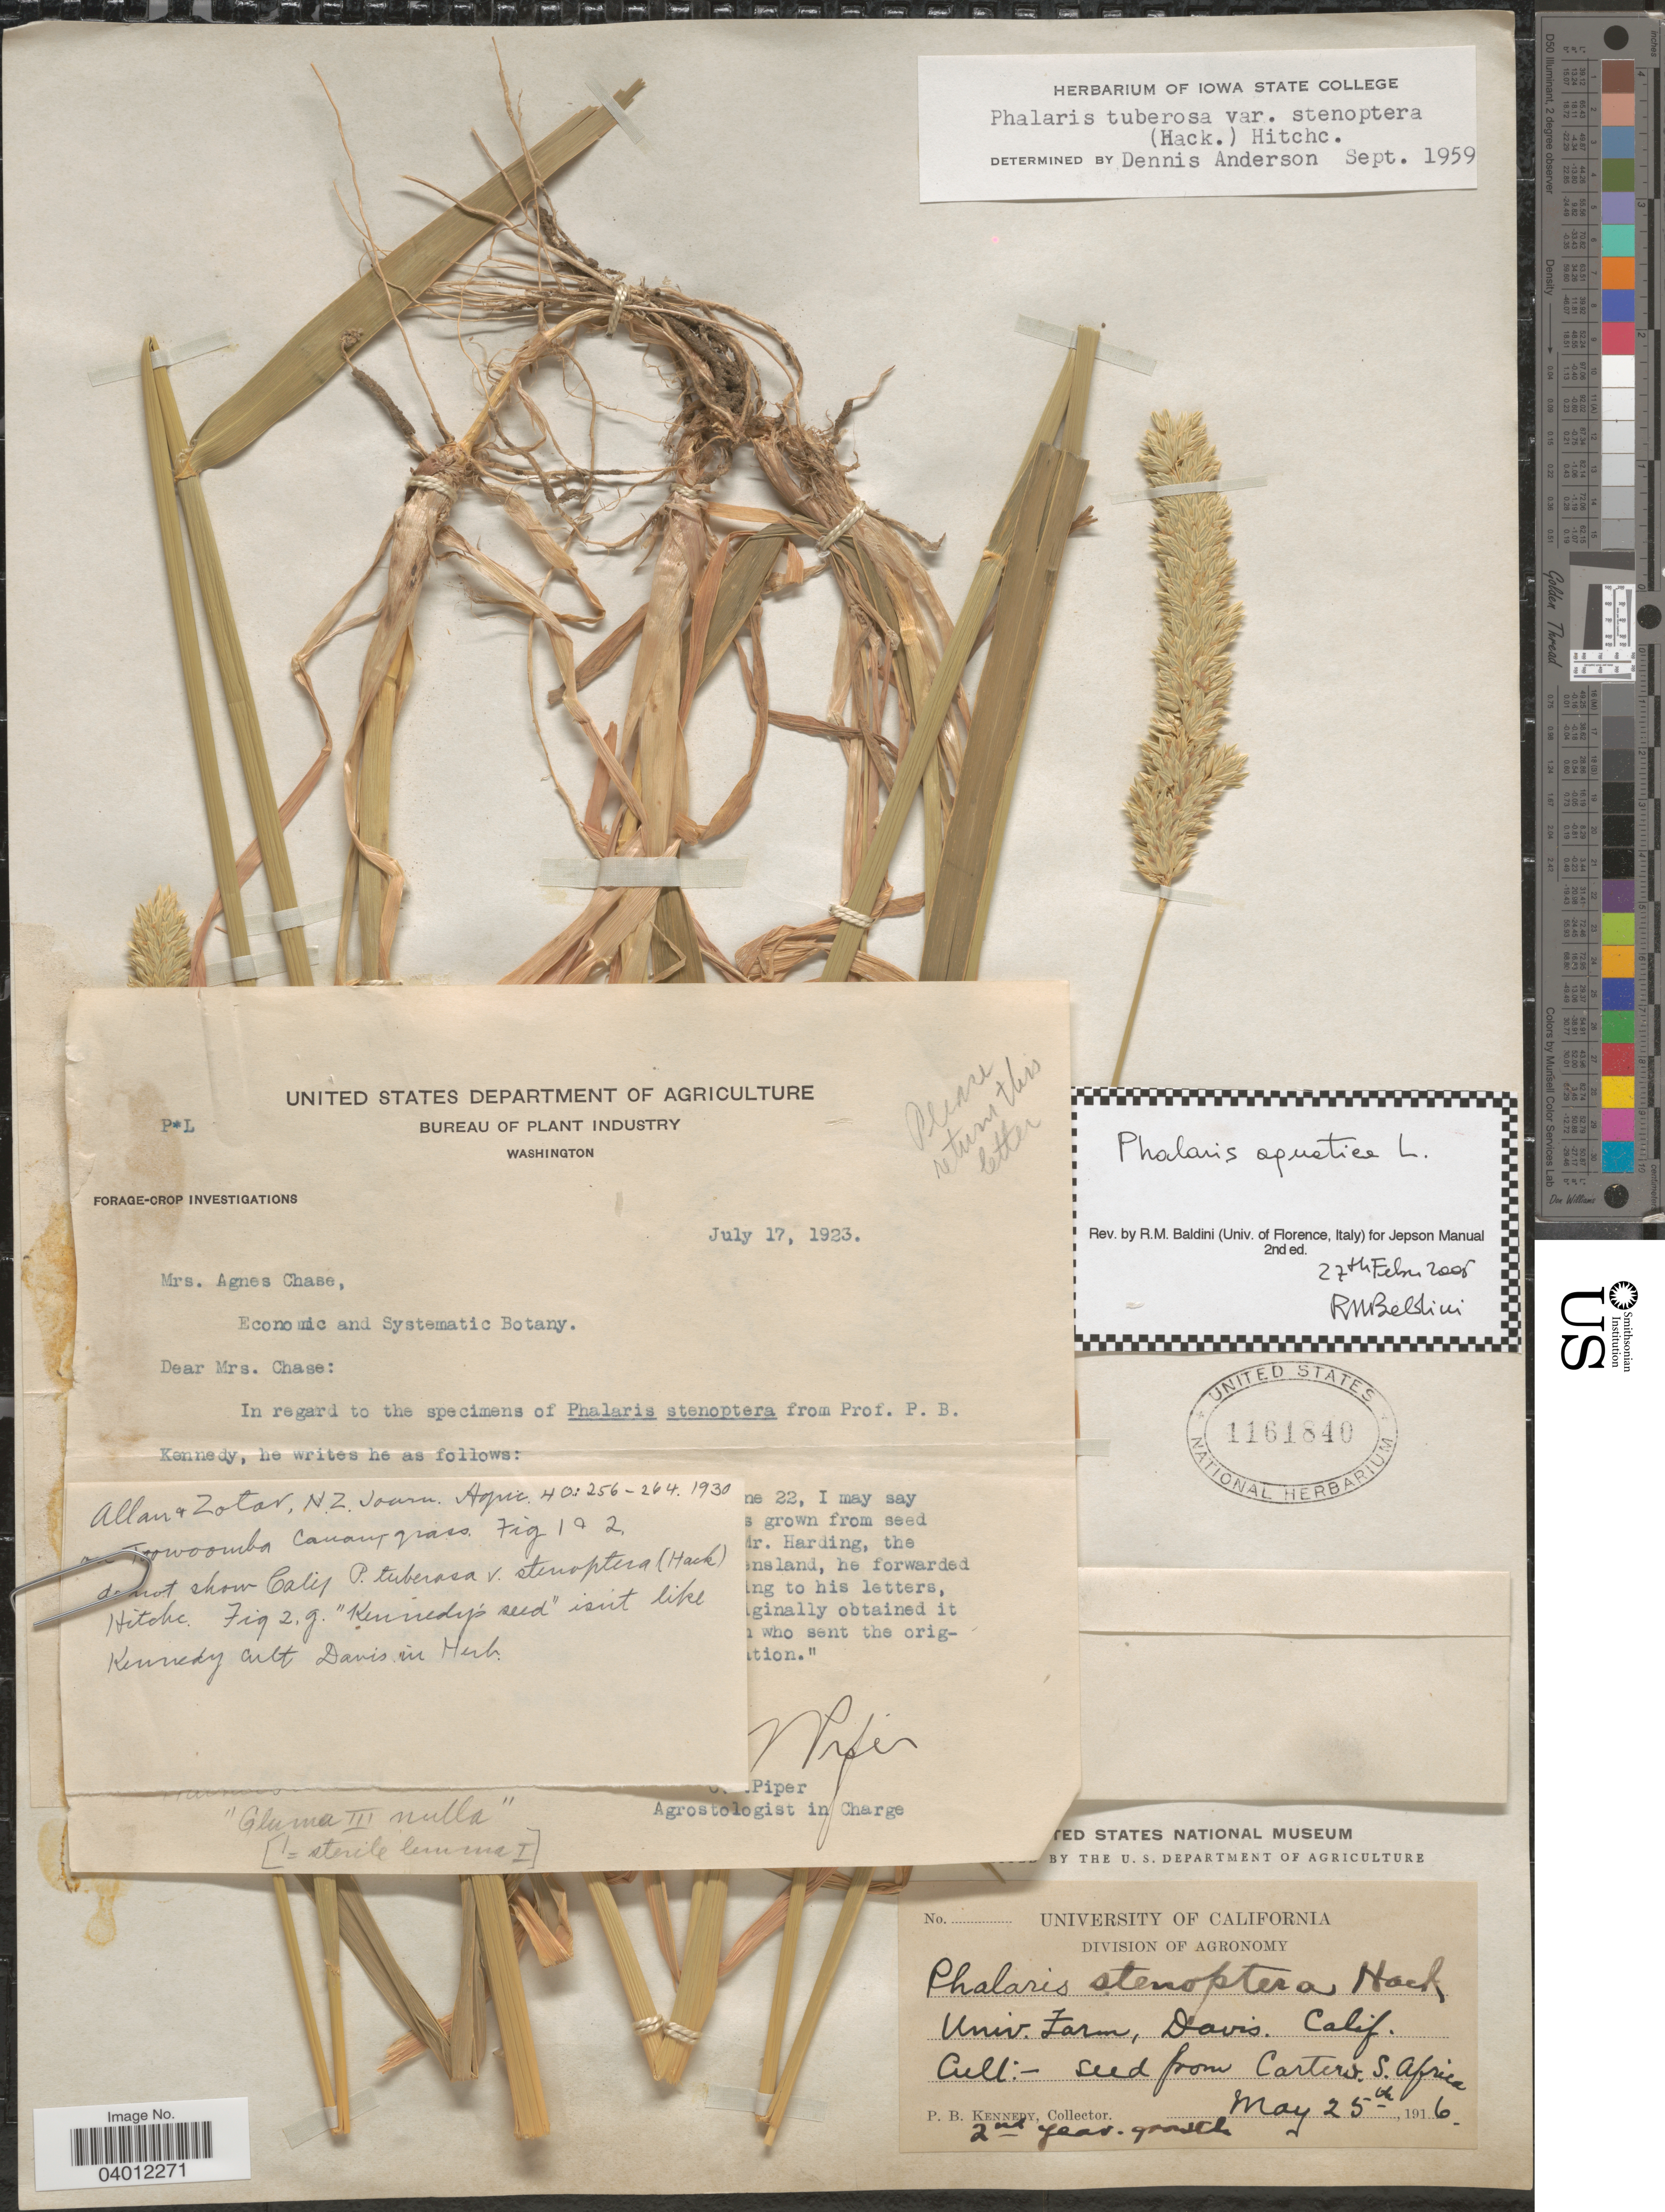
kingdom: Plantae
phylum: Tracheophyta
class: Liliopsida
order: Poales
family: Poaceae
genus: Phalaris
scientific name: Phalaris aquatica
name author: L.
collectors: P. B. Kennedy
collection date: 1916-05-25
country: United States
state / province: California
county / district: Yolo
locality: Univ. Farm, Davis.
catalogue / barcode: US 1161840